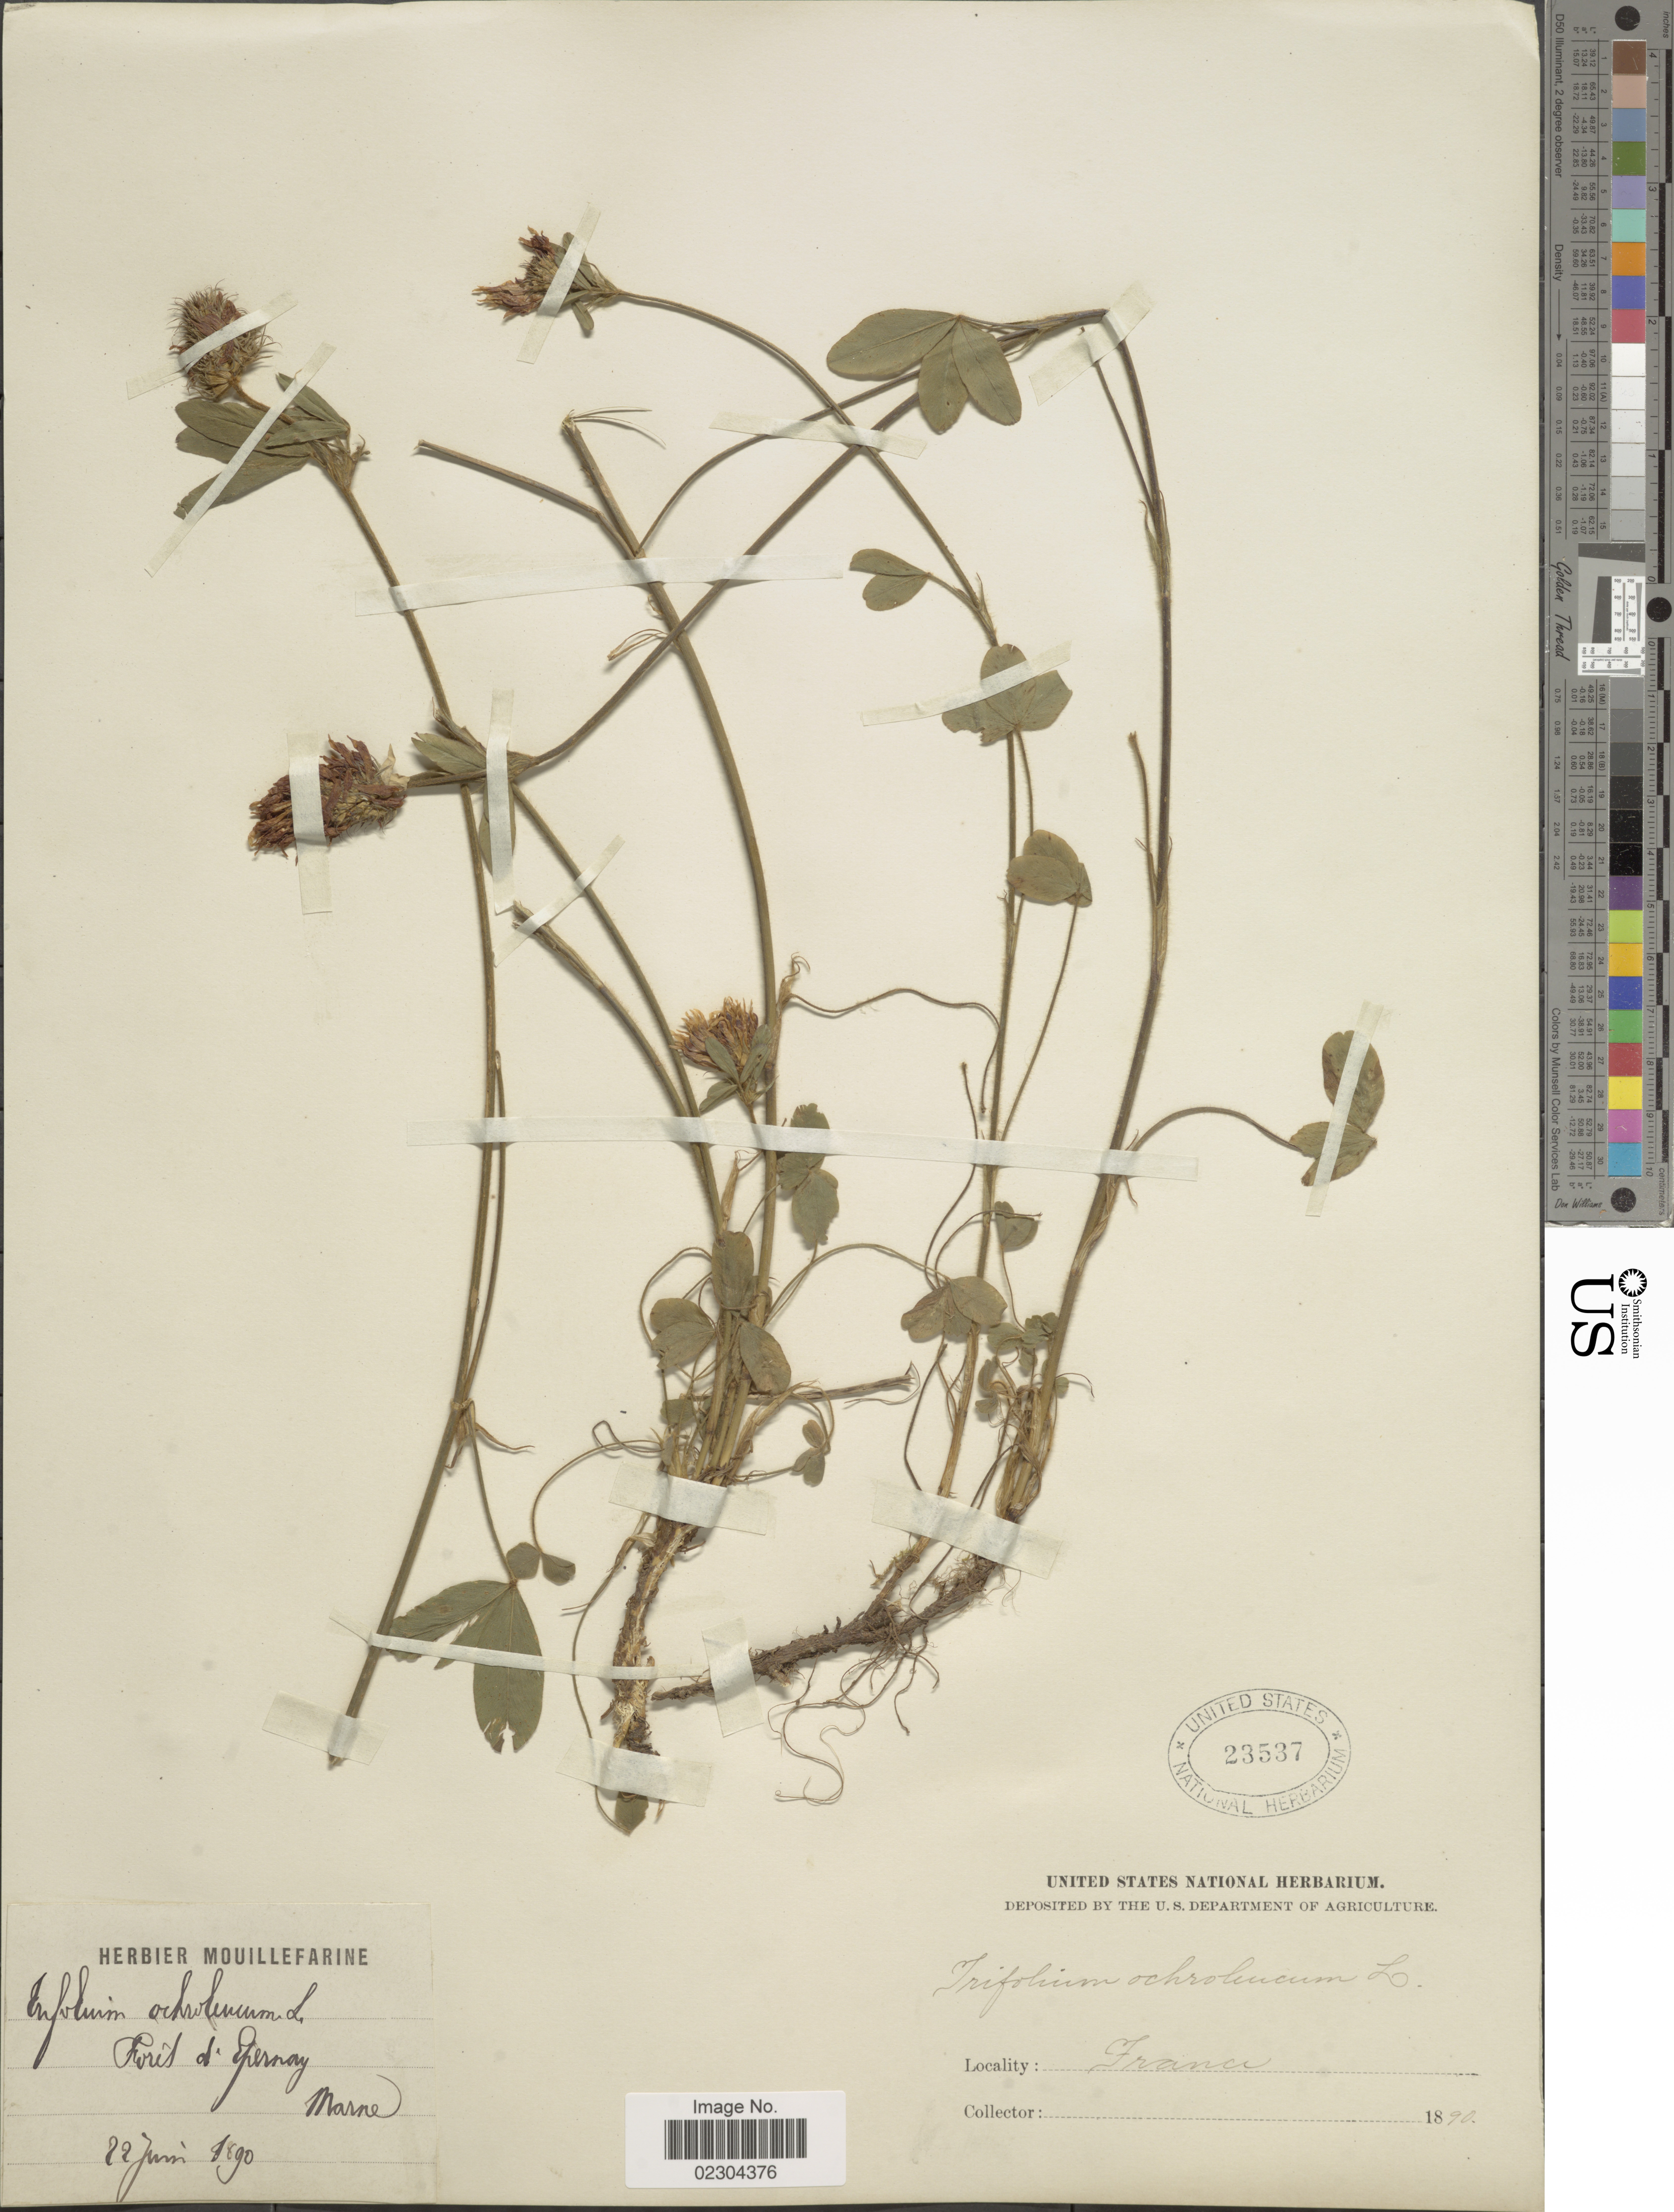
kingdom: Plantae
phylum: Tracheophyta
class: Magnoliopsida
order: Fabales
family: Fabaceae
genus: Trifolium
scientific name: Trifolium ochroleucon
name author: Huds.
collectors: ex herb. Mouillefarine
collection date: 1890-06-29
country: France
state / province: Grand Est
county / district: Marne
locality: Forêt d'Epernay, Marne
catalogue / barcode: US 23537